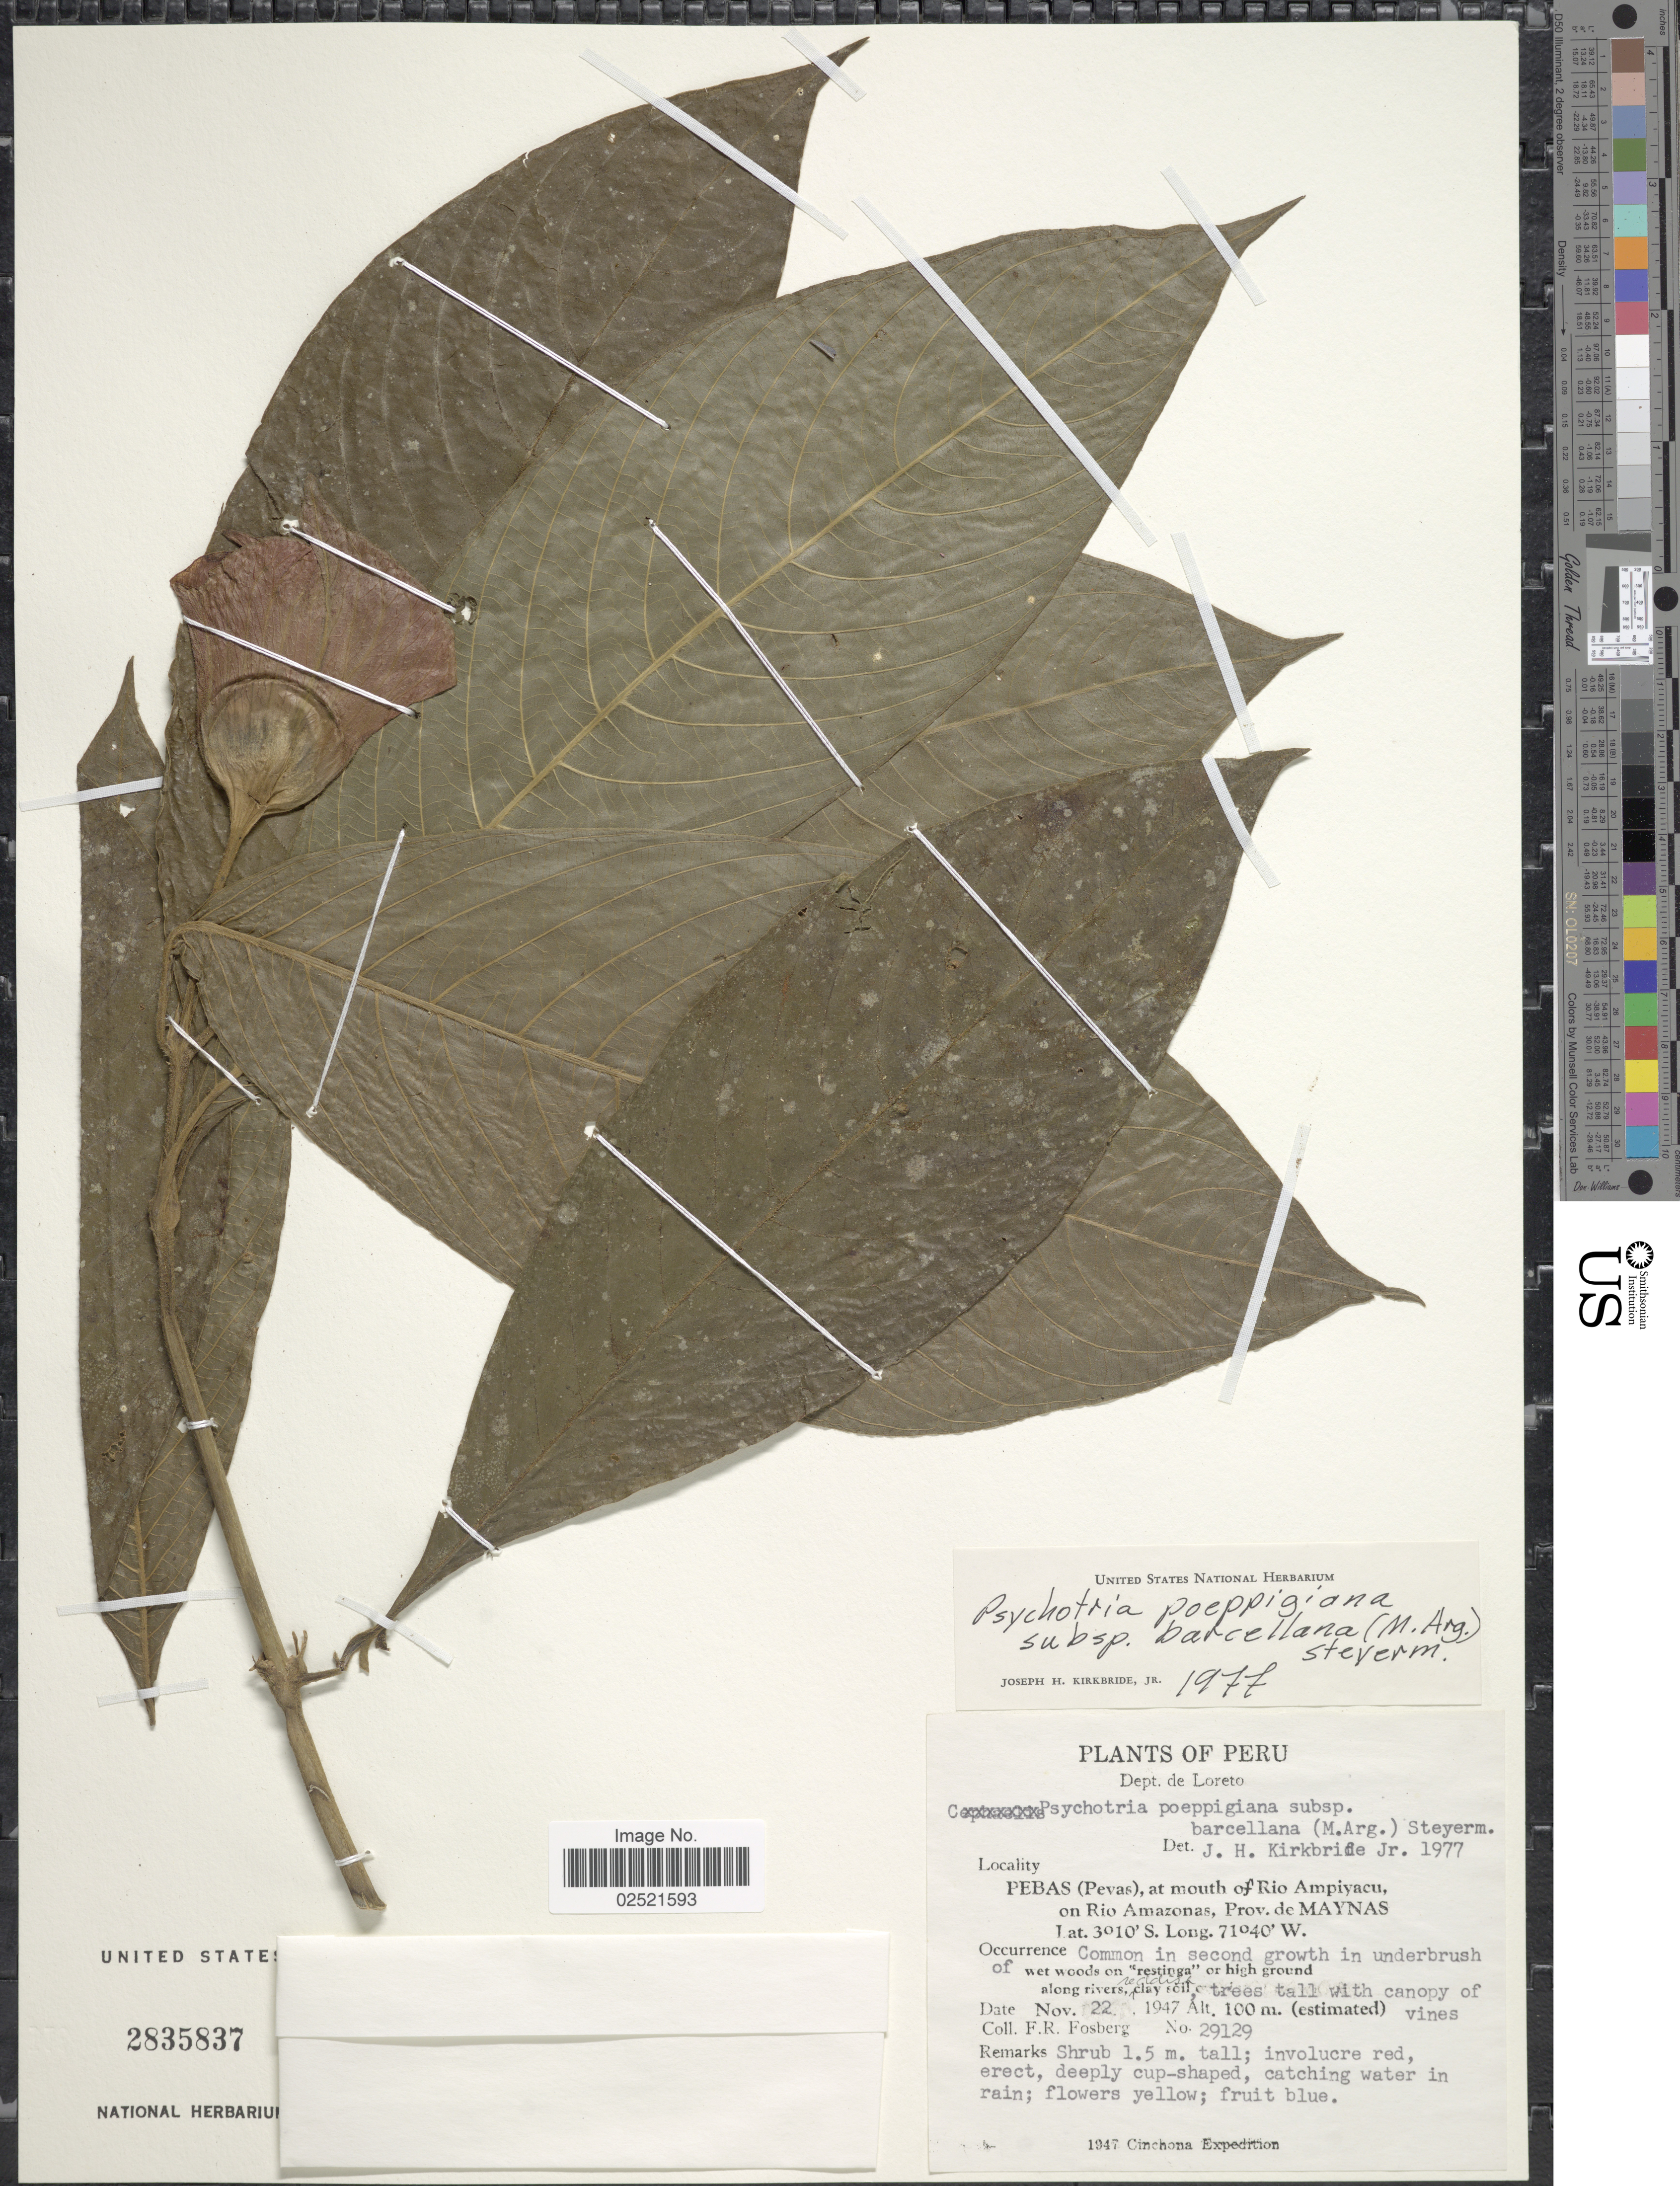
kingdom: Plantae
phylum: Tracheophyta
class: Magnoliopsida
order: Gentianales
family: Rubiaceae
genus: Psychotria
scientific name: Psychotria poeppigiana subsp. barcellana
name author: (Müll. Arg.) Steyerm.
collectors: F. R. Fosberg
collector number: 29129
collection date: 1947-11-22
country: Peru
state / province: Loreto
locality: Pebas (Pevas), at mouth of Rio Ampiyacu, on Rio Amazonas, Prov. de Maynas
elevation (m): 100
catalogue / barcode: US 2835837